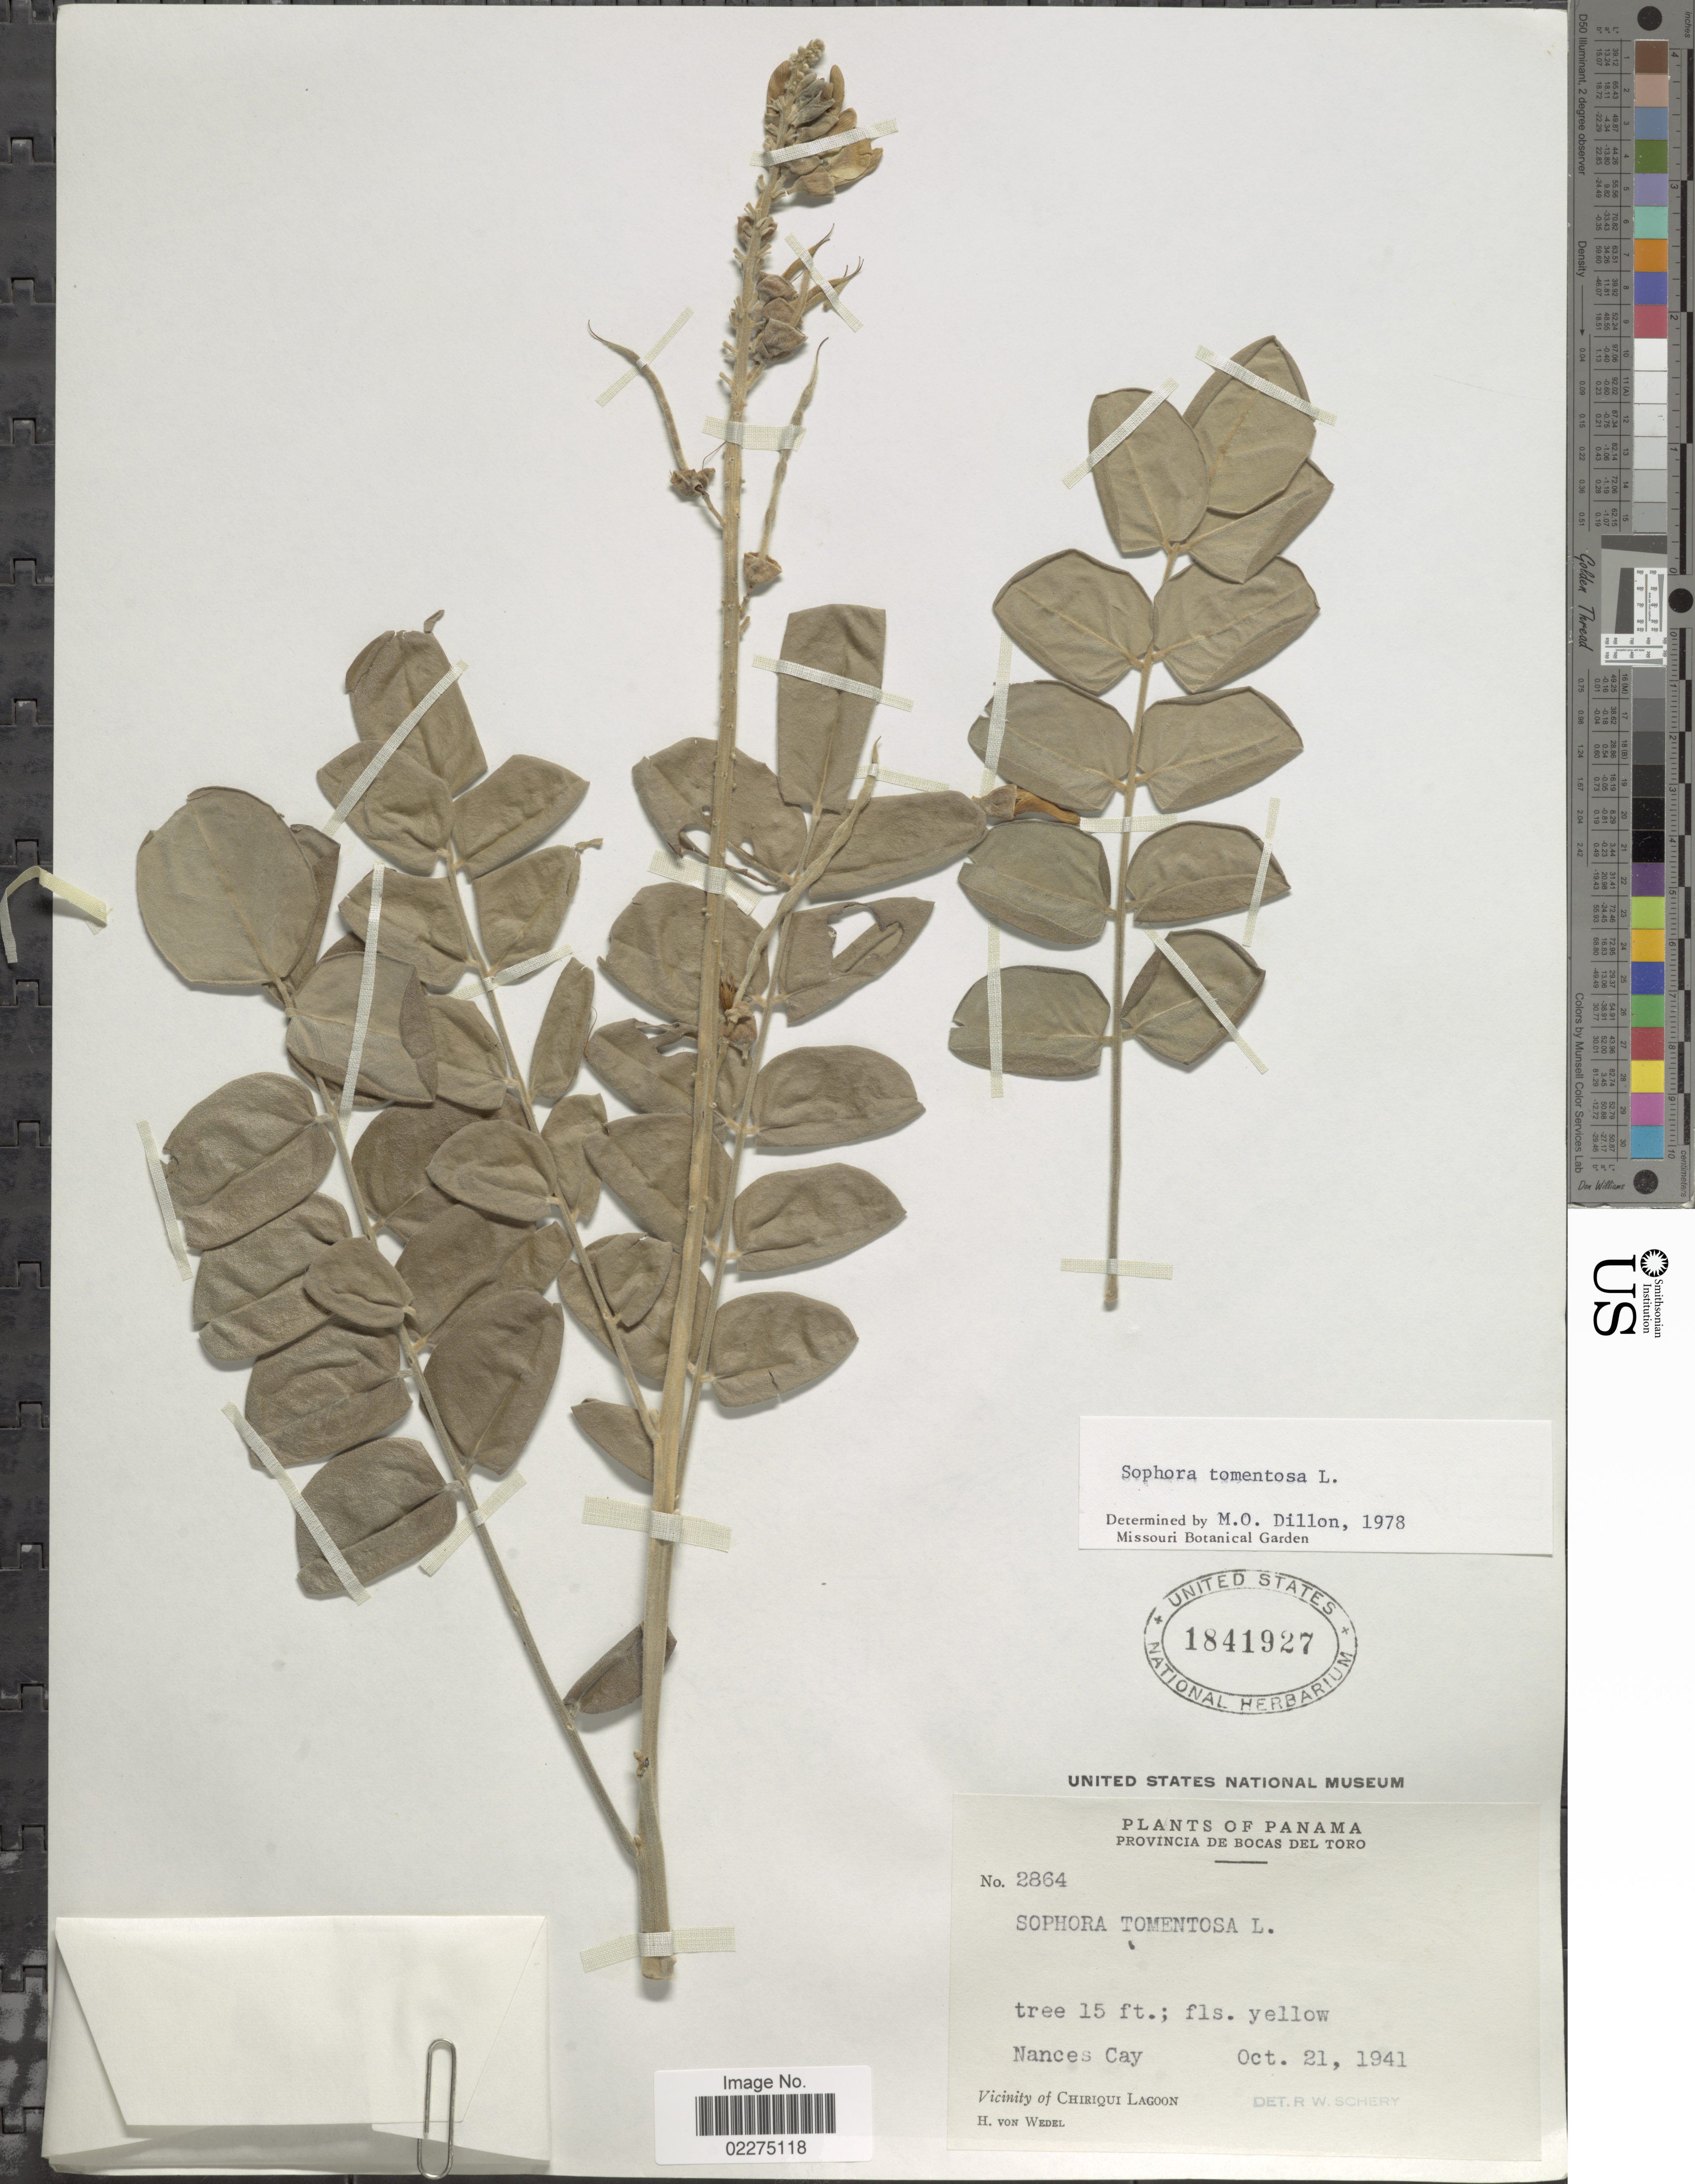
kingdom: Plantae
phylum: Tracheophyta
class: Magnoliopsida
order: Fabales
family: Fabaceae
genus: Sophora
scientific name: Sophora tomentosa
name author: L.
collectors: H. von Wedel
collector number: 2864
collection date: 1941-10-21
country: Panama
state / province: Bocas del Toro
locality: Nances Cay. Vicinity of Chiriqui Lagoon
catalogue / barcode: US 1841927